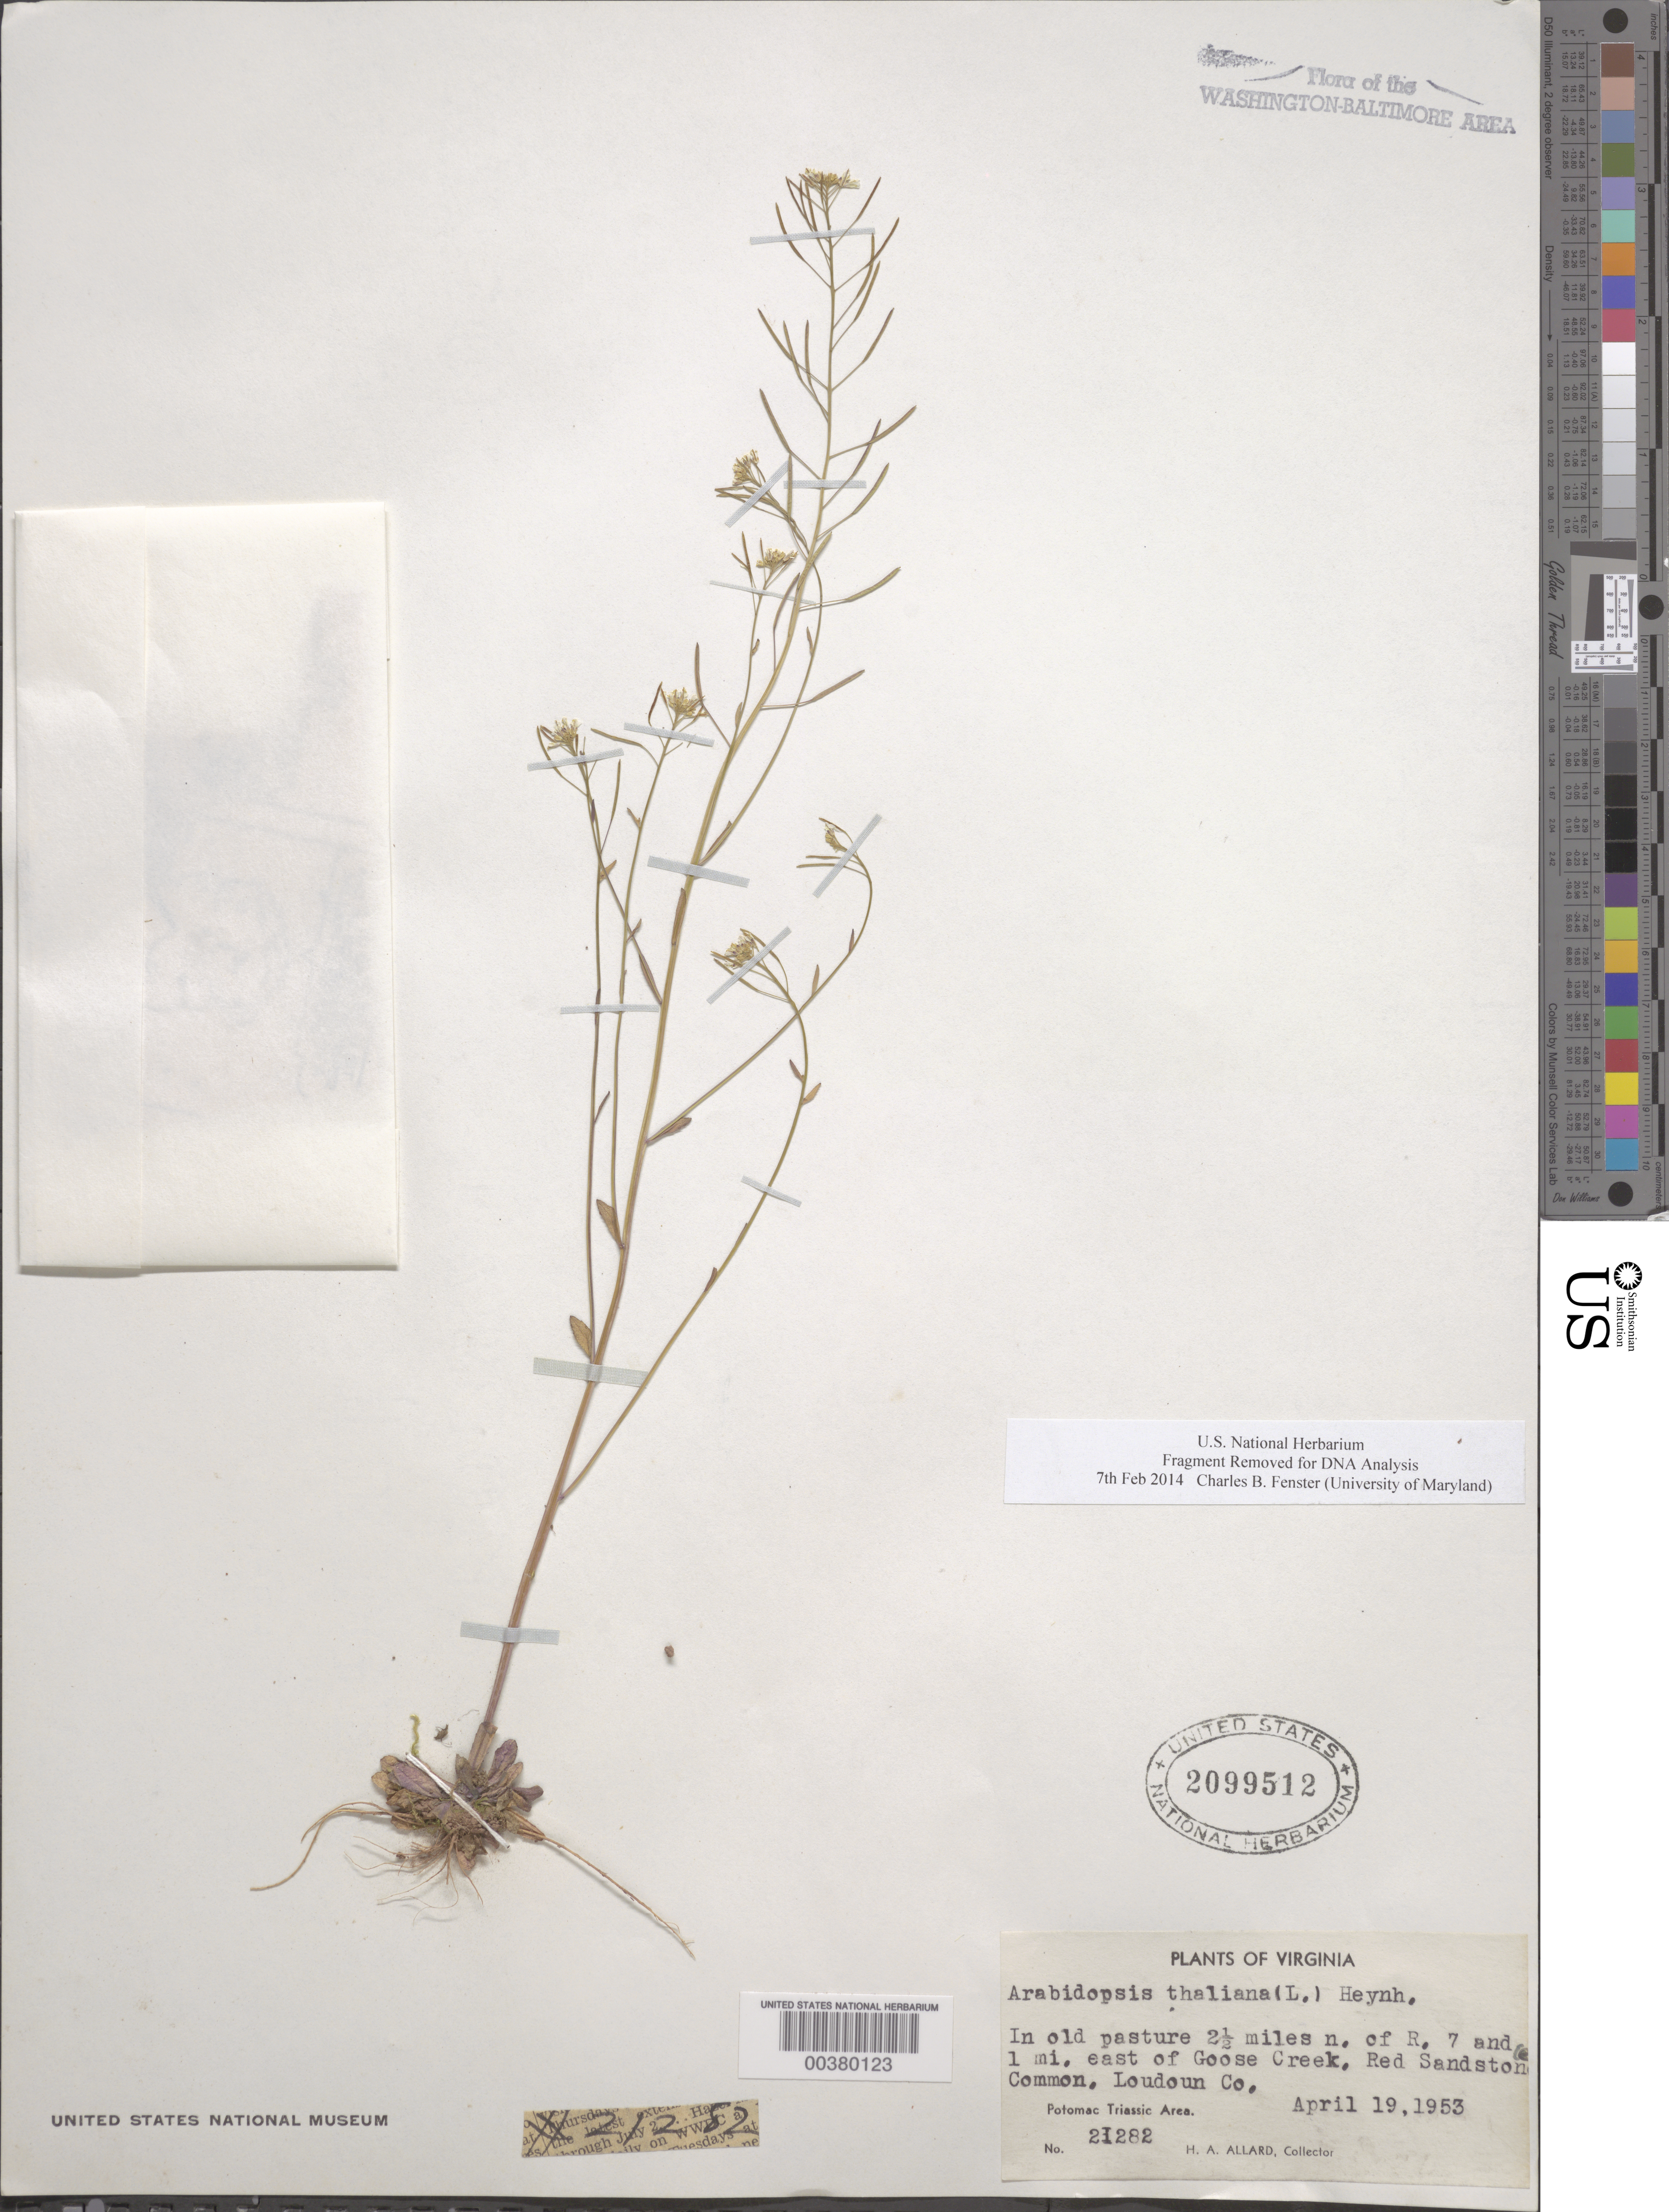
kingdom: Plantae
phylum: Tracheophyta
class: Magnoliopsida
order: Brassicales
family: Brassicaceae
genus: Arabidopsis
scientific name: Arabidopsis thaliana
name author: (L.) Heynh.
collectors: H. A. Allard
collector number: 21282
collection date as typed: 19 Apr 1953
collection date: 1953-04-19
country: United States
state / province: Virginia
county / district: Loudoun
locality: North of Route 7 and east of Goose Creek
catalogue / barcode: US 2099512